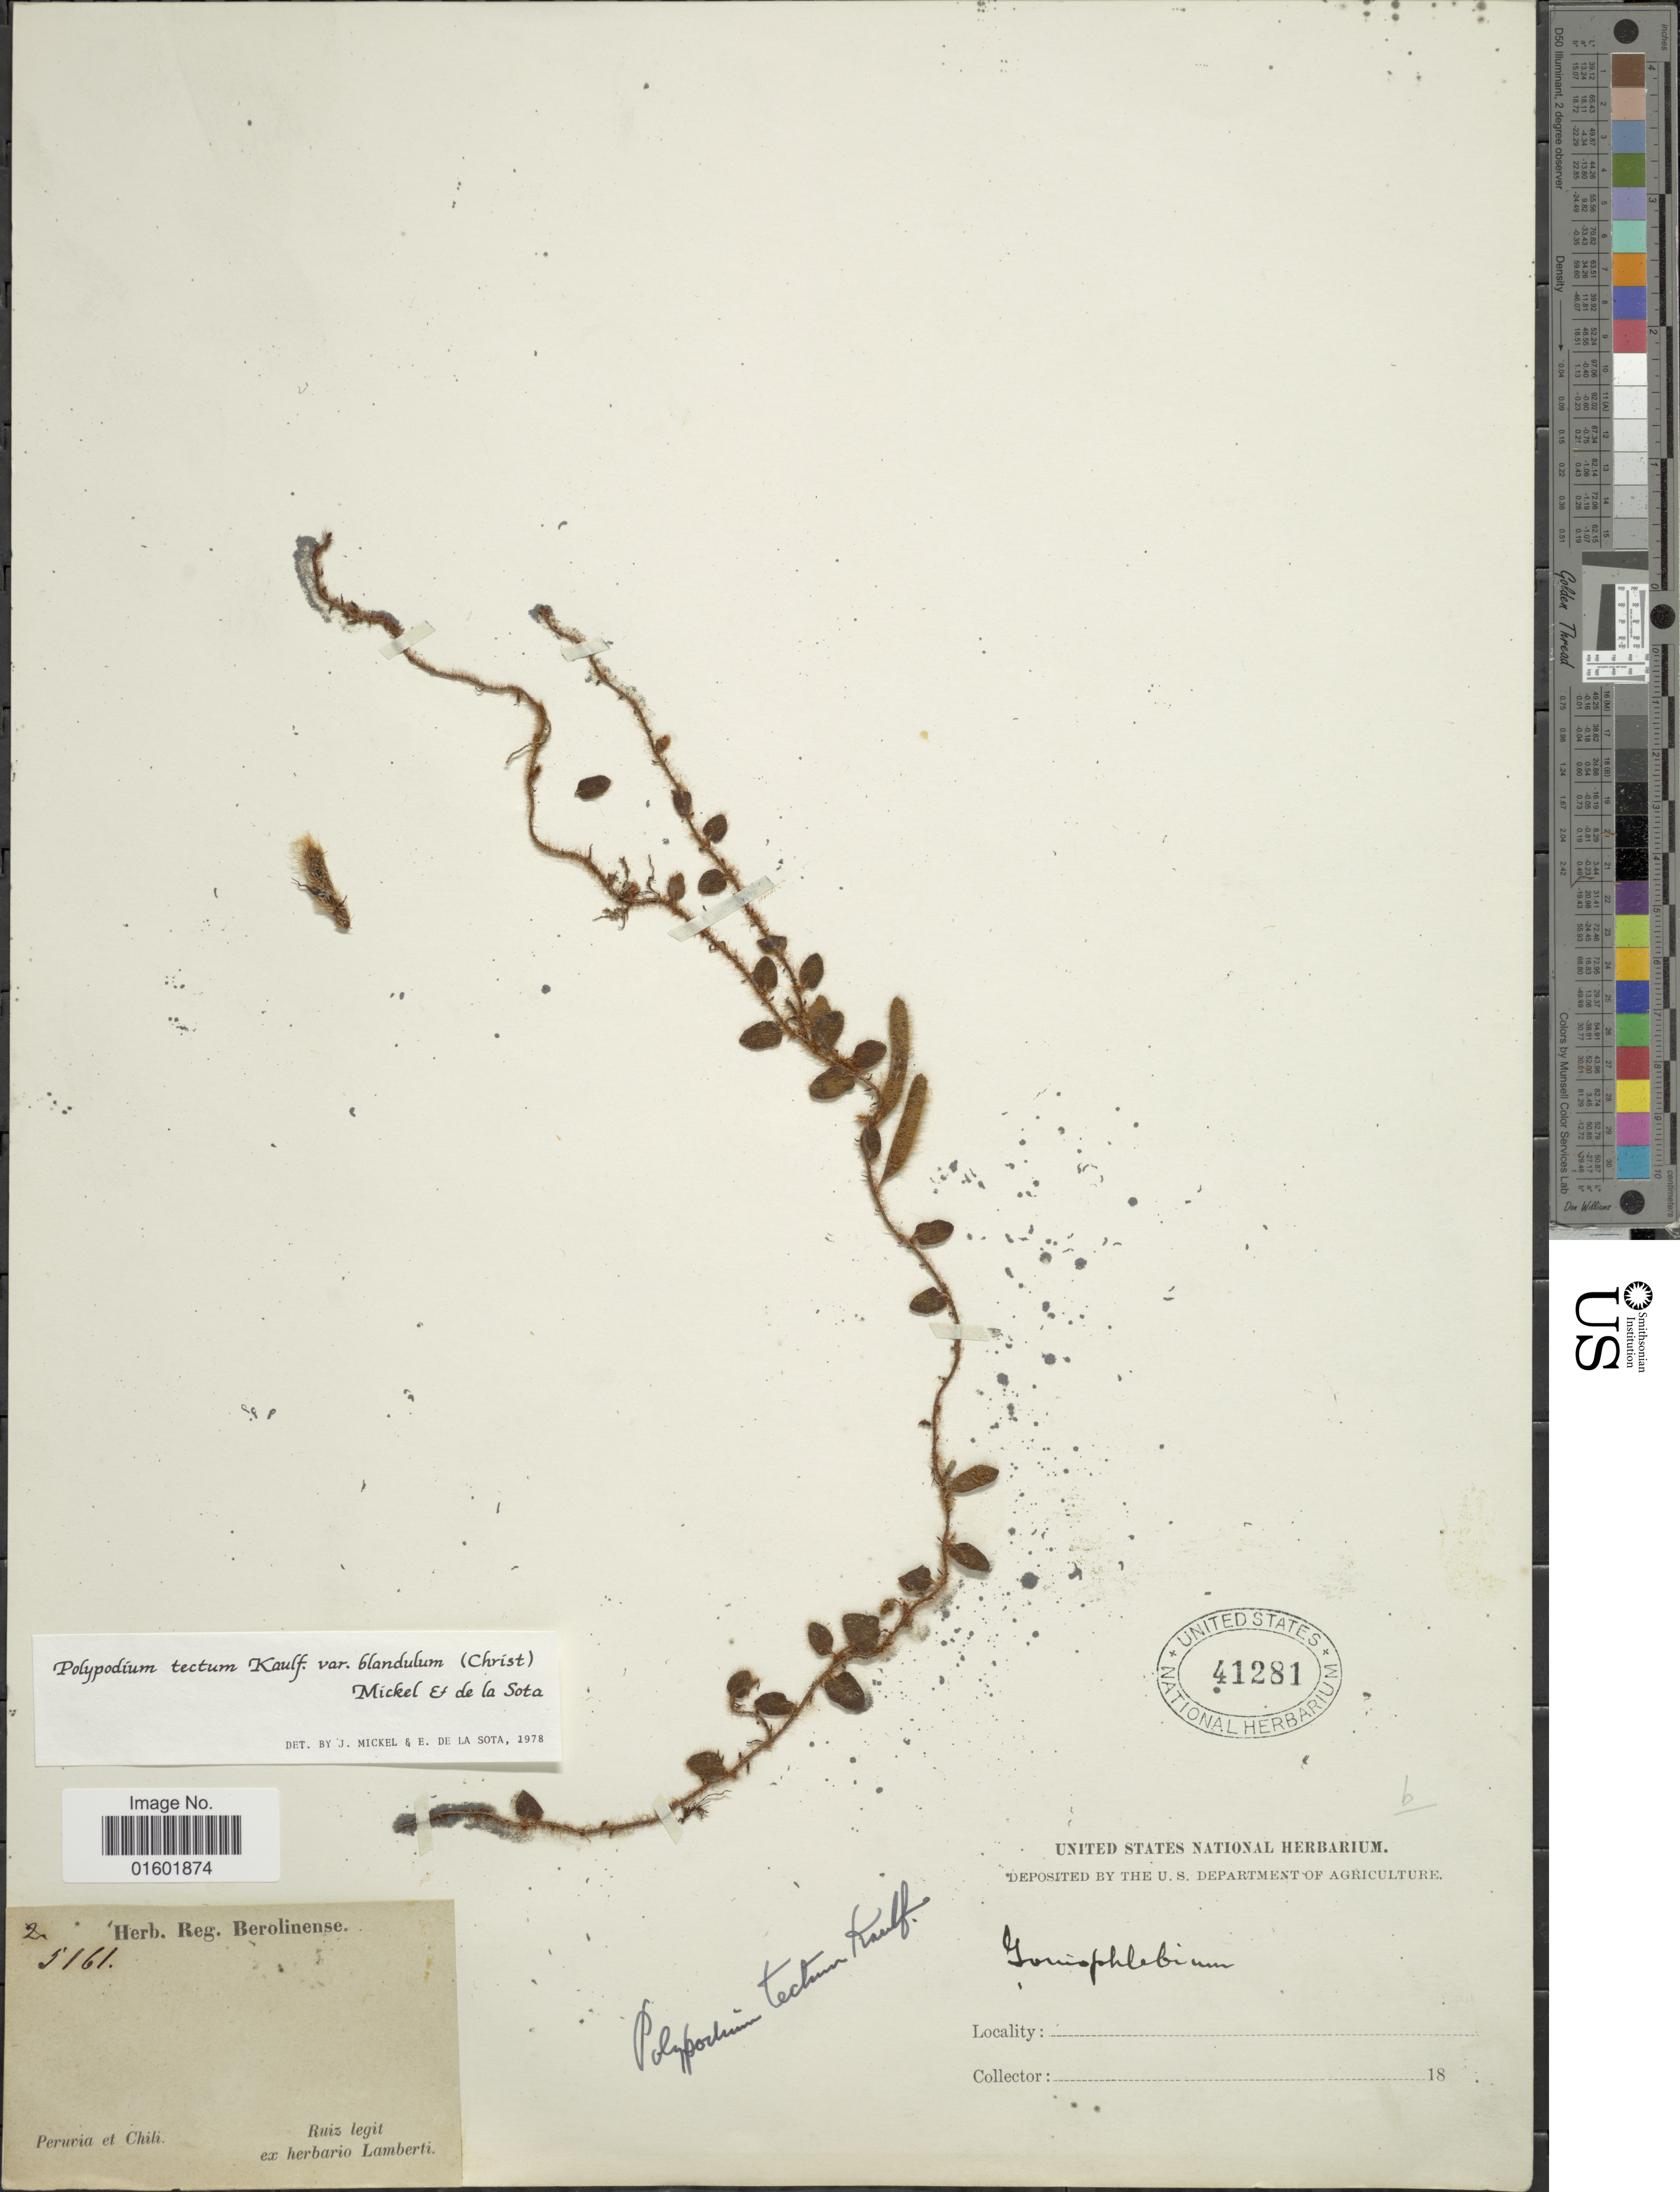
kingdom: Plantae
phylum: Tracheophyta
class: Polypodiopsida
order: Polypodiales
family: Polypodiaceae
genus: Microgramma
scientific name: Microgramma tecta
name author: (Kaulf.) Alston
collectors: Ruiz, --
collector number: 5161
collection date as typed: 18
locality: Peruvia et Chili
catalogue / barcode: US 41281